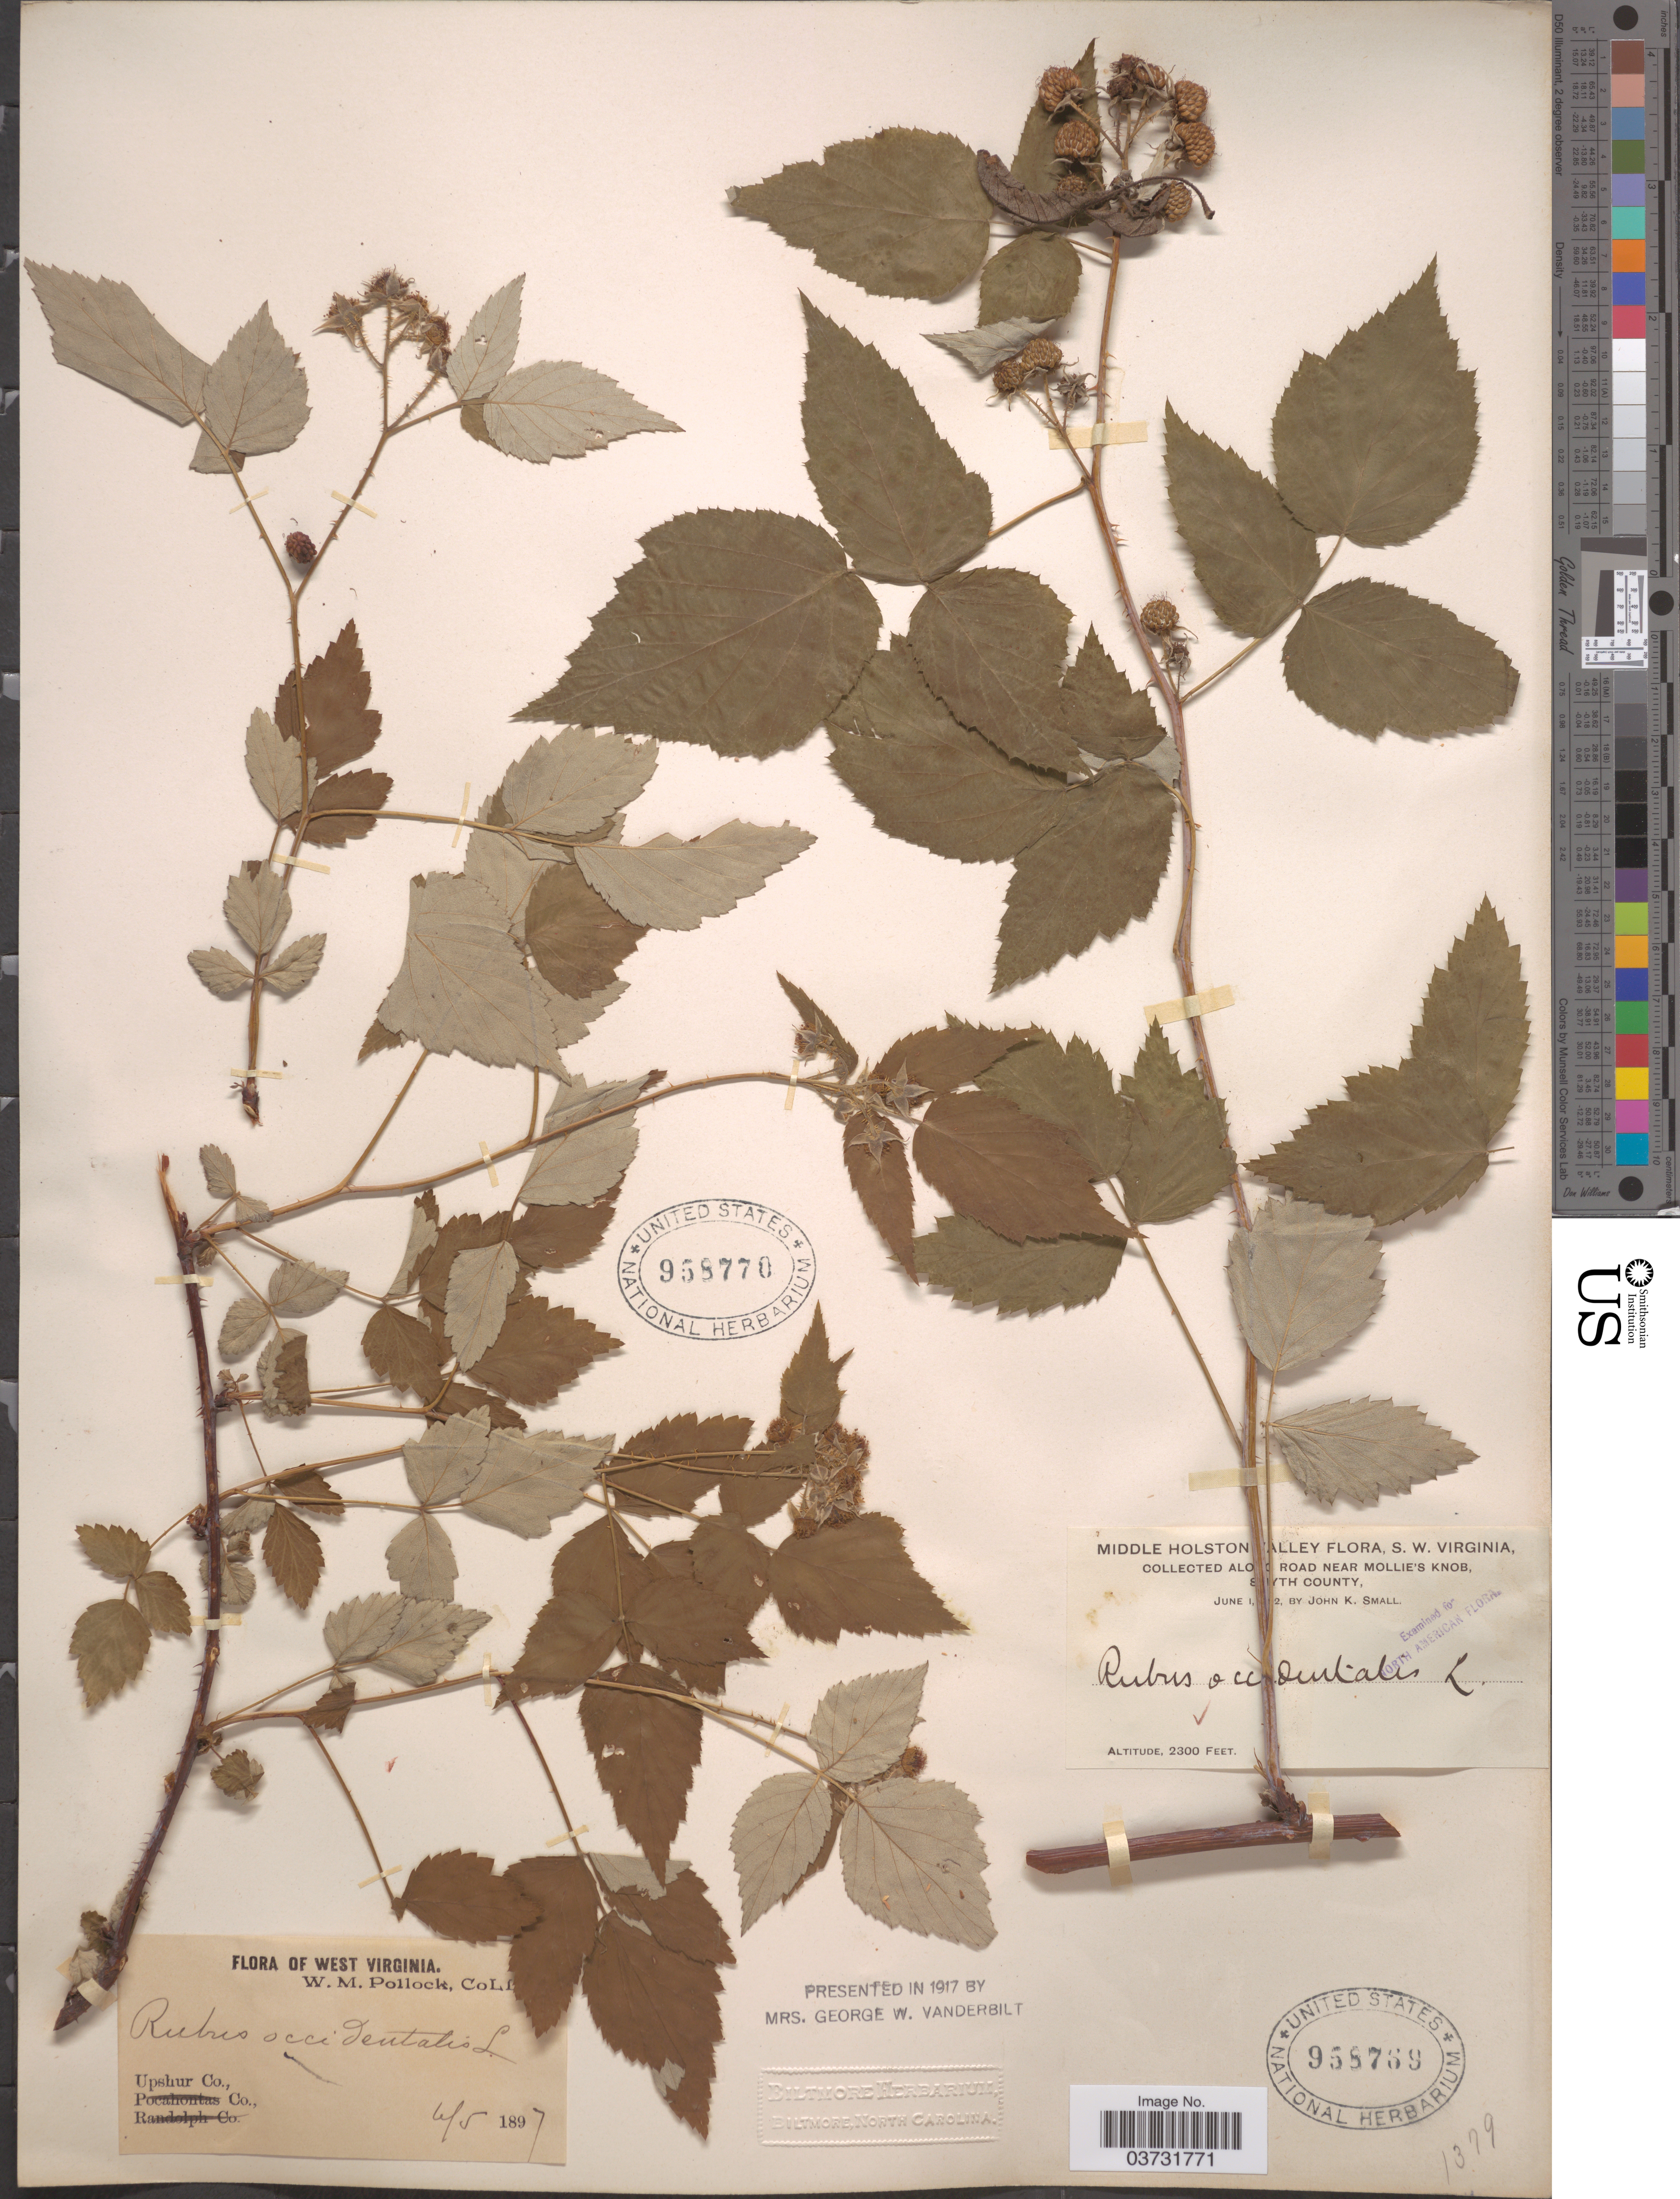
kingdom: Plantae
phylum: Tracheophyta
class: Magnoliopsida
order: Rosales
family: Rosaceae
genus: Rubus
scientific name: Rubus occidentalis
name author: L.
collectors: W. M. Pollock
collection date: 1897-06-05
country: United States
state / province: West Virginia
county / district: Upshur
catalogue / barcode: US 958770-2